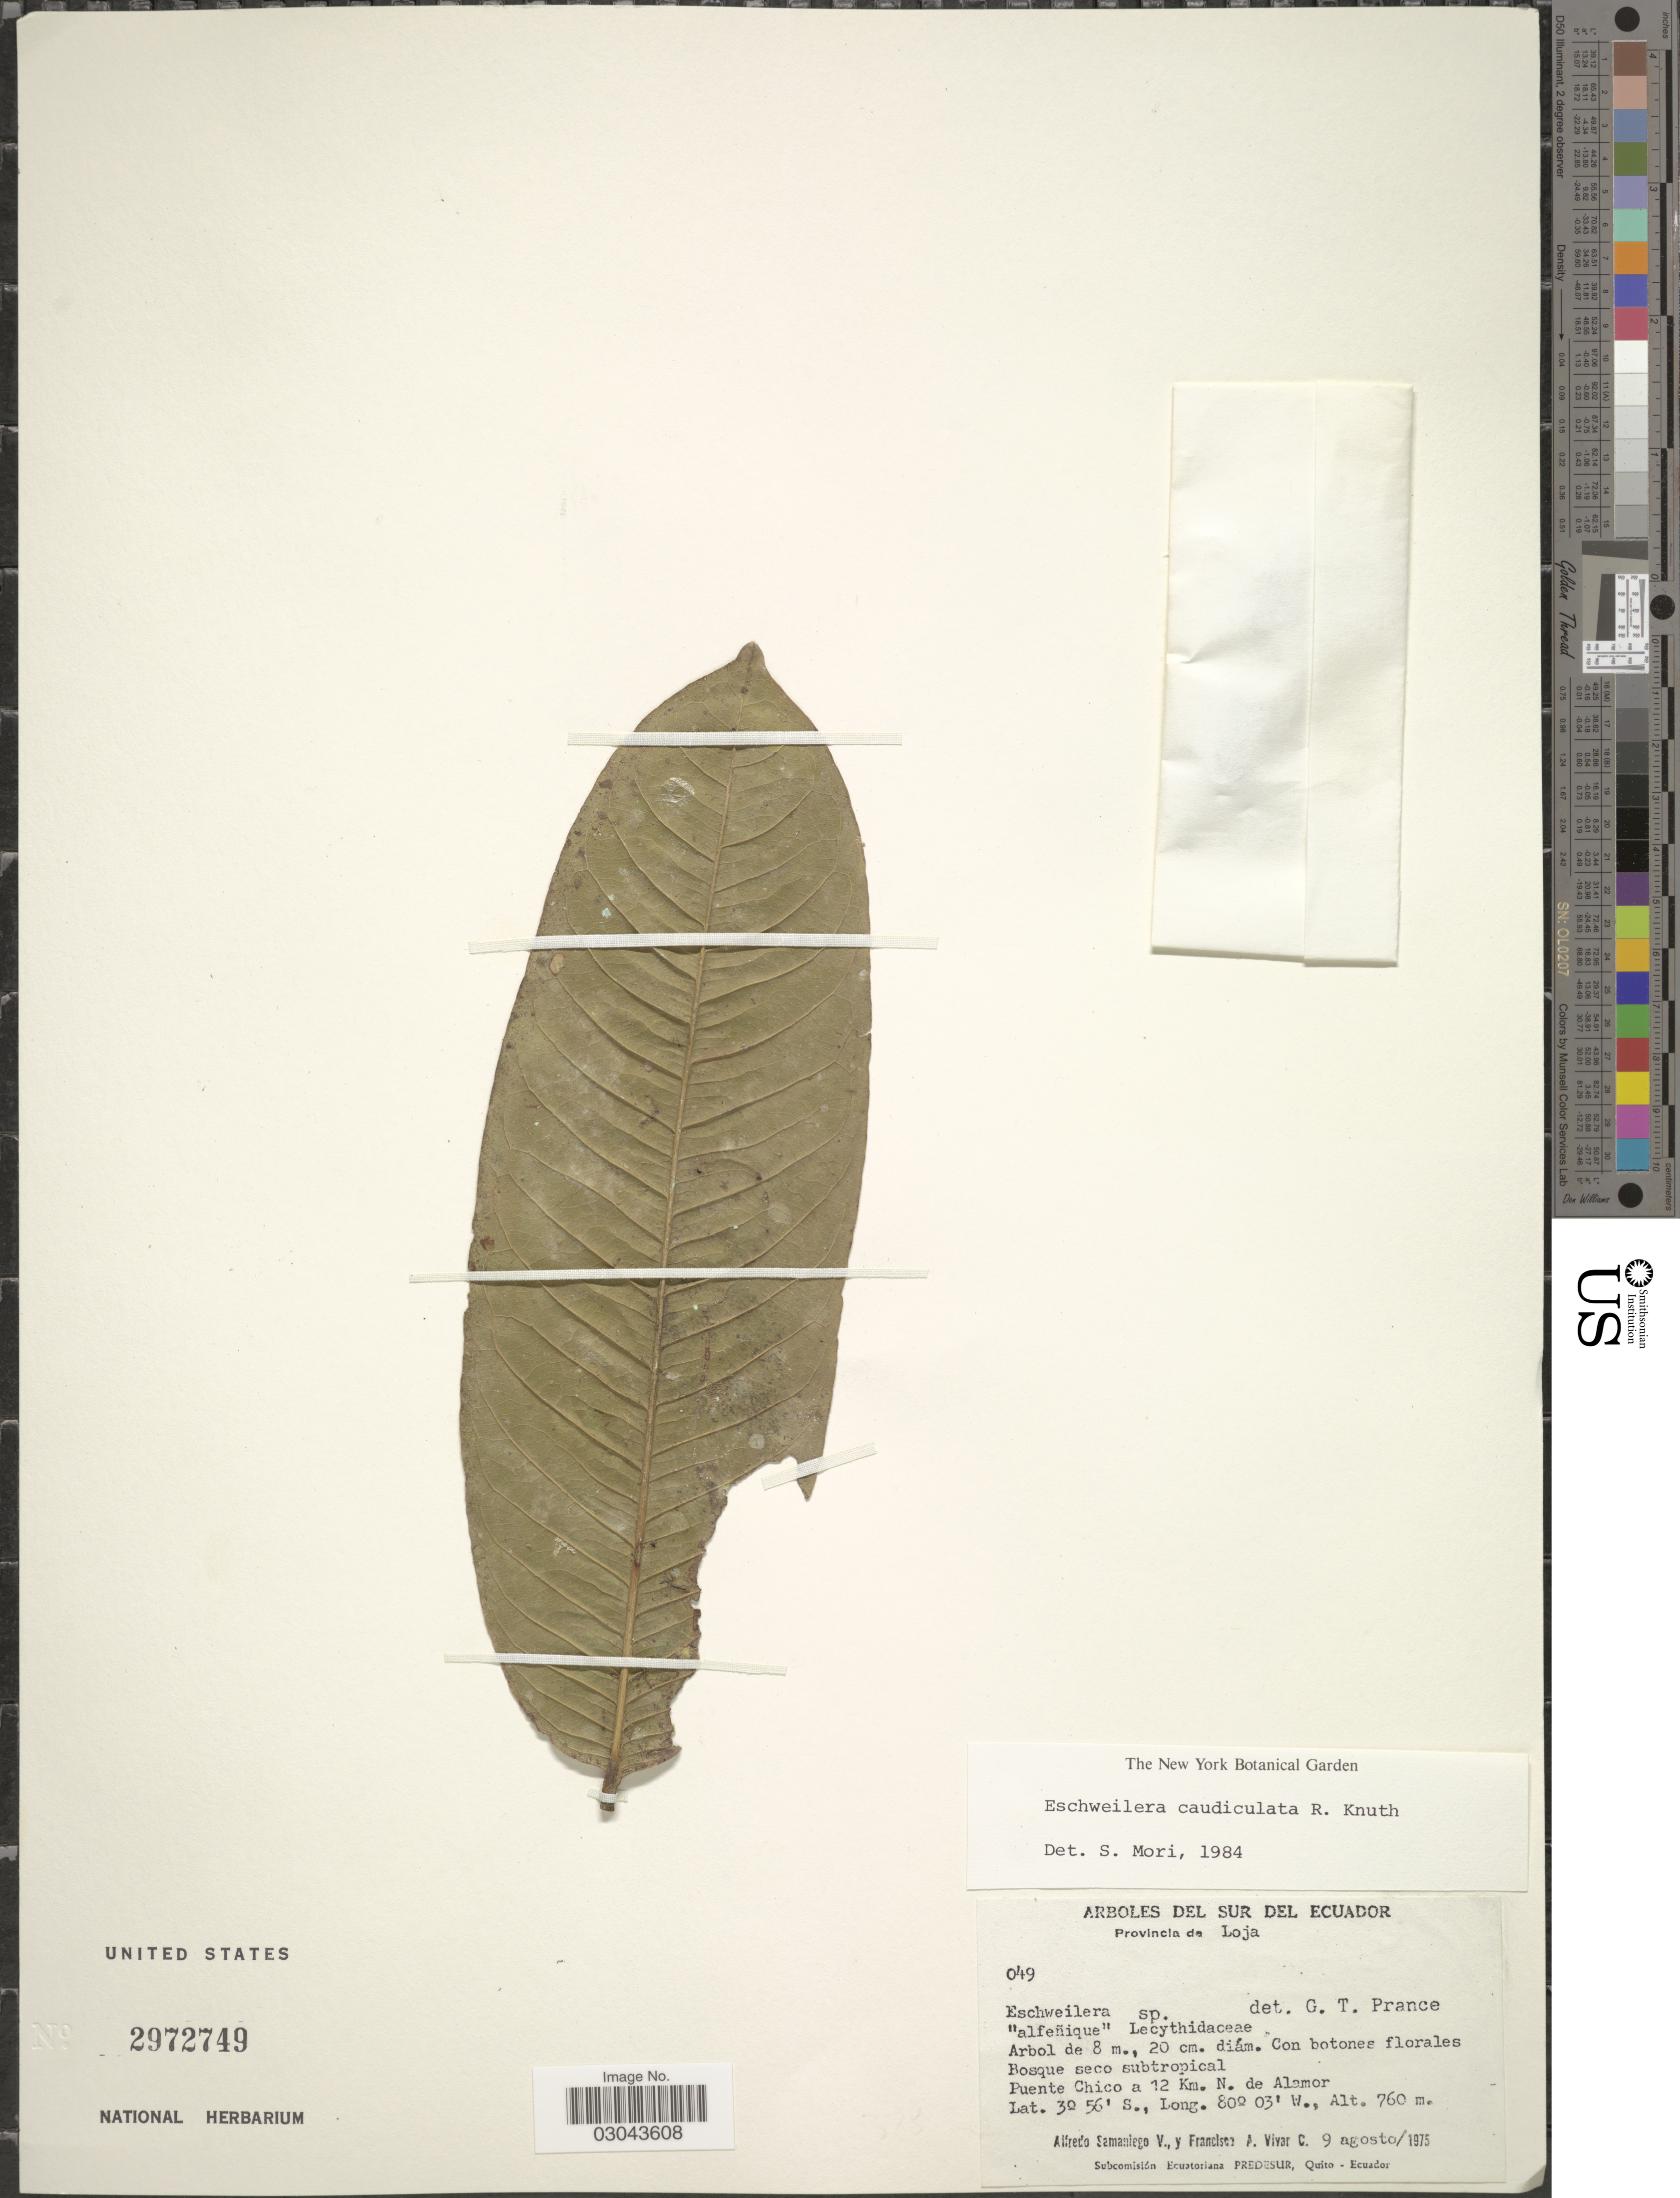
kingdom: Plantae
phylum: Tracheophyta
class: Magnoliopsida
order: Ericales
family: Lecythidaceae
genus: Eschweilera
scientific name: Eschweilera caudiculata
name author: R. Knuth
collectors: A. V. Samaniego & F. A. Vivar C.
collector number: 049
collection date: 1975-08-09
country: Ecuador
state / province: Loja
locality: Arboles del sur del Ecuador, Puente Chico a 12 Km. N. de Alamor.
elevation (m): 760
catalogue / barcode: US 2972749